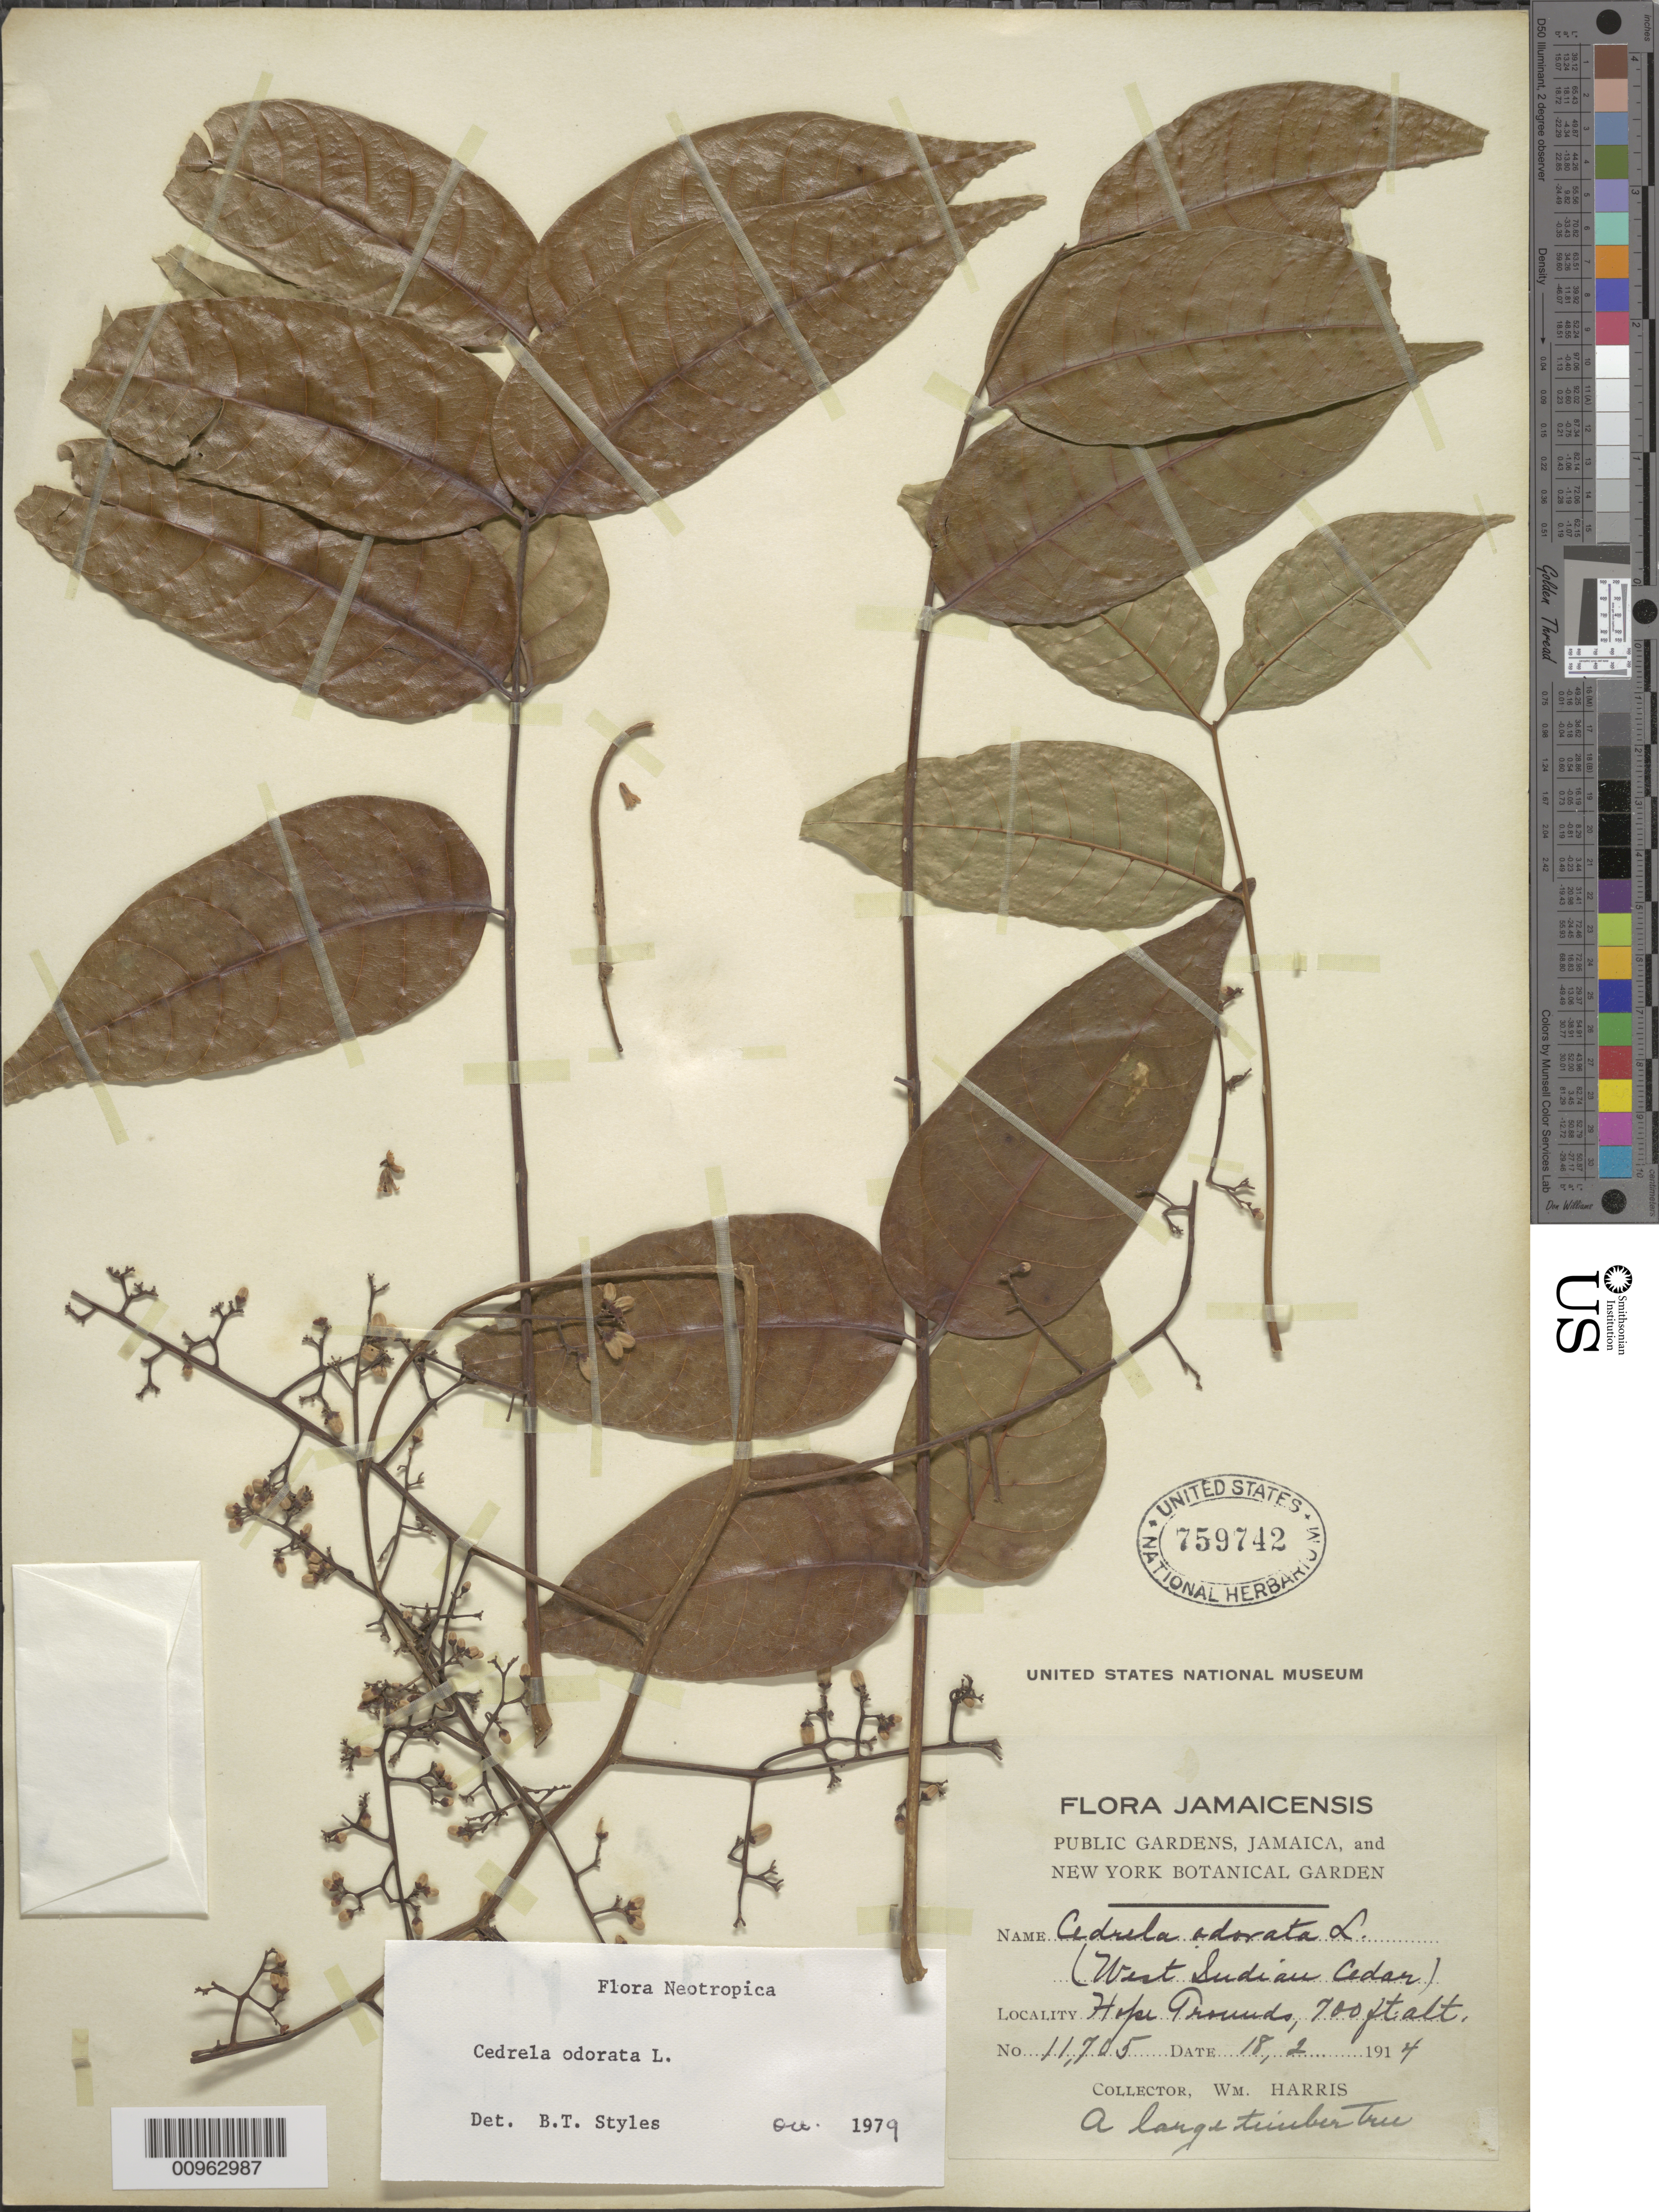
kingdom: Plantae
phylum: Tracheophyta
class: Magnoliopsida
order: Sapindales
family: Meliaceae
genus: Cedrela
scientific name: Cedrela odorata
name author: L.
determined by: Styles, B. T.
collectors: W. H. Harris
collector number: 11705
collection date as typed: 18 Feb 1914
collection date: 1914-02-18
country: Jamaica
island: Jamaica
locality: Hope Grounds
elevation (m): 213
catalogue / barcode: US 759742